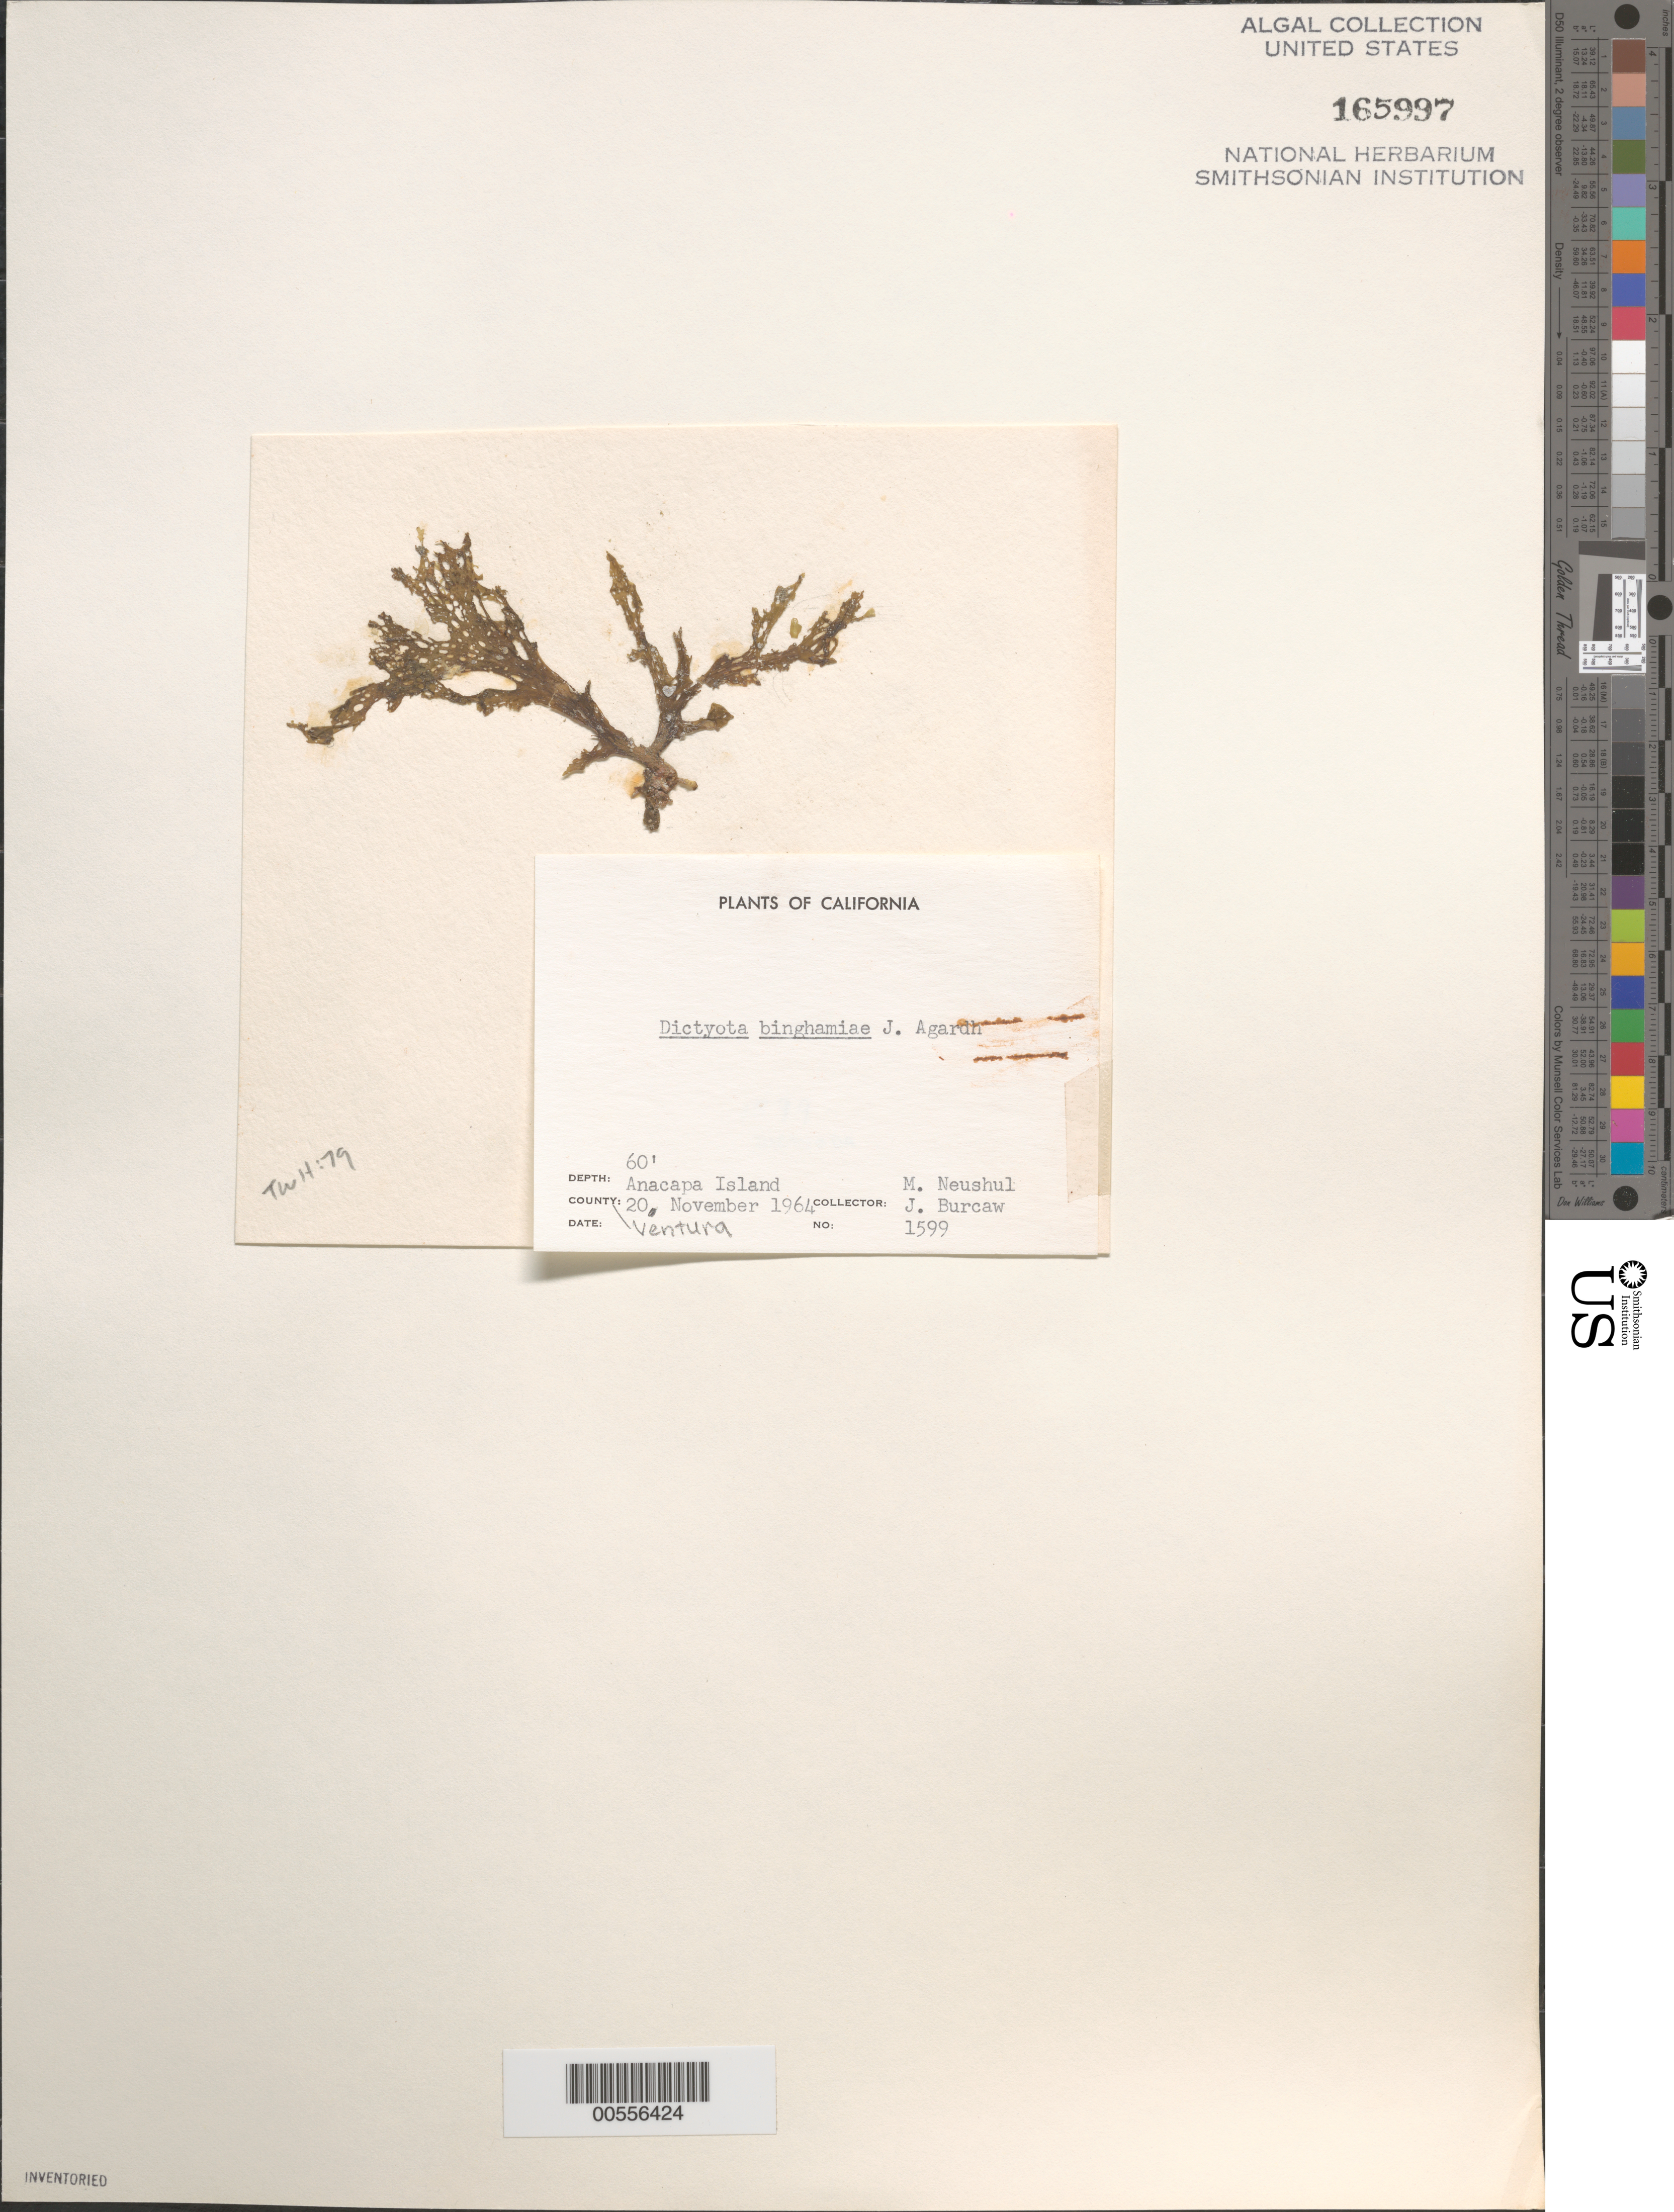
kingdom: Chromista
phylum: Ochrophyta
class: Phaeophyceae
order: Dictyotales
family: Dictyotaceae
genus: Dictyota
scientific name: Dictyota binghamiae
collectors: M. Neushul & J. Burcaw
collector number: Neushul 1599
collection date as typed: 20 Nov 1964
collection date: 1964-11-20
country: United States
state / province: California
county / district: Ventura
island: Anacapa Island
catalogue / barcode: US 165997